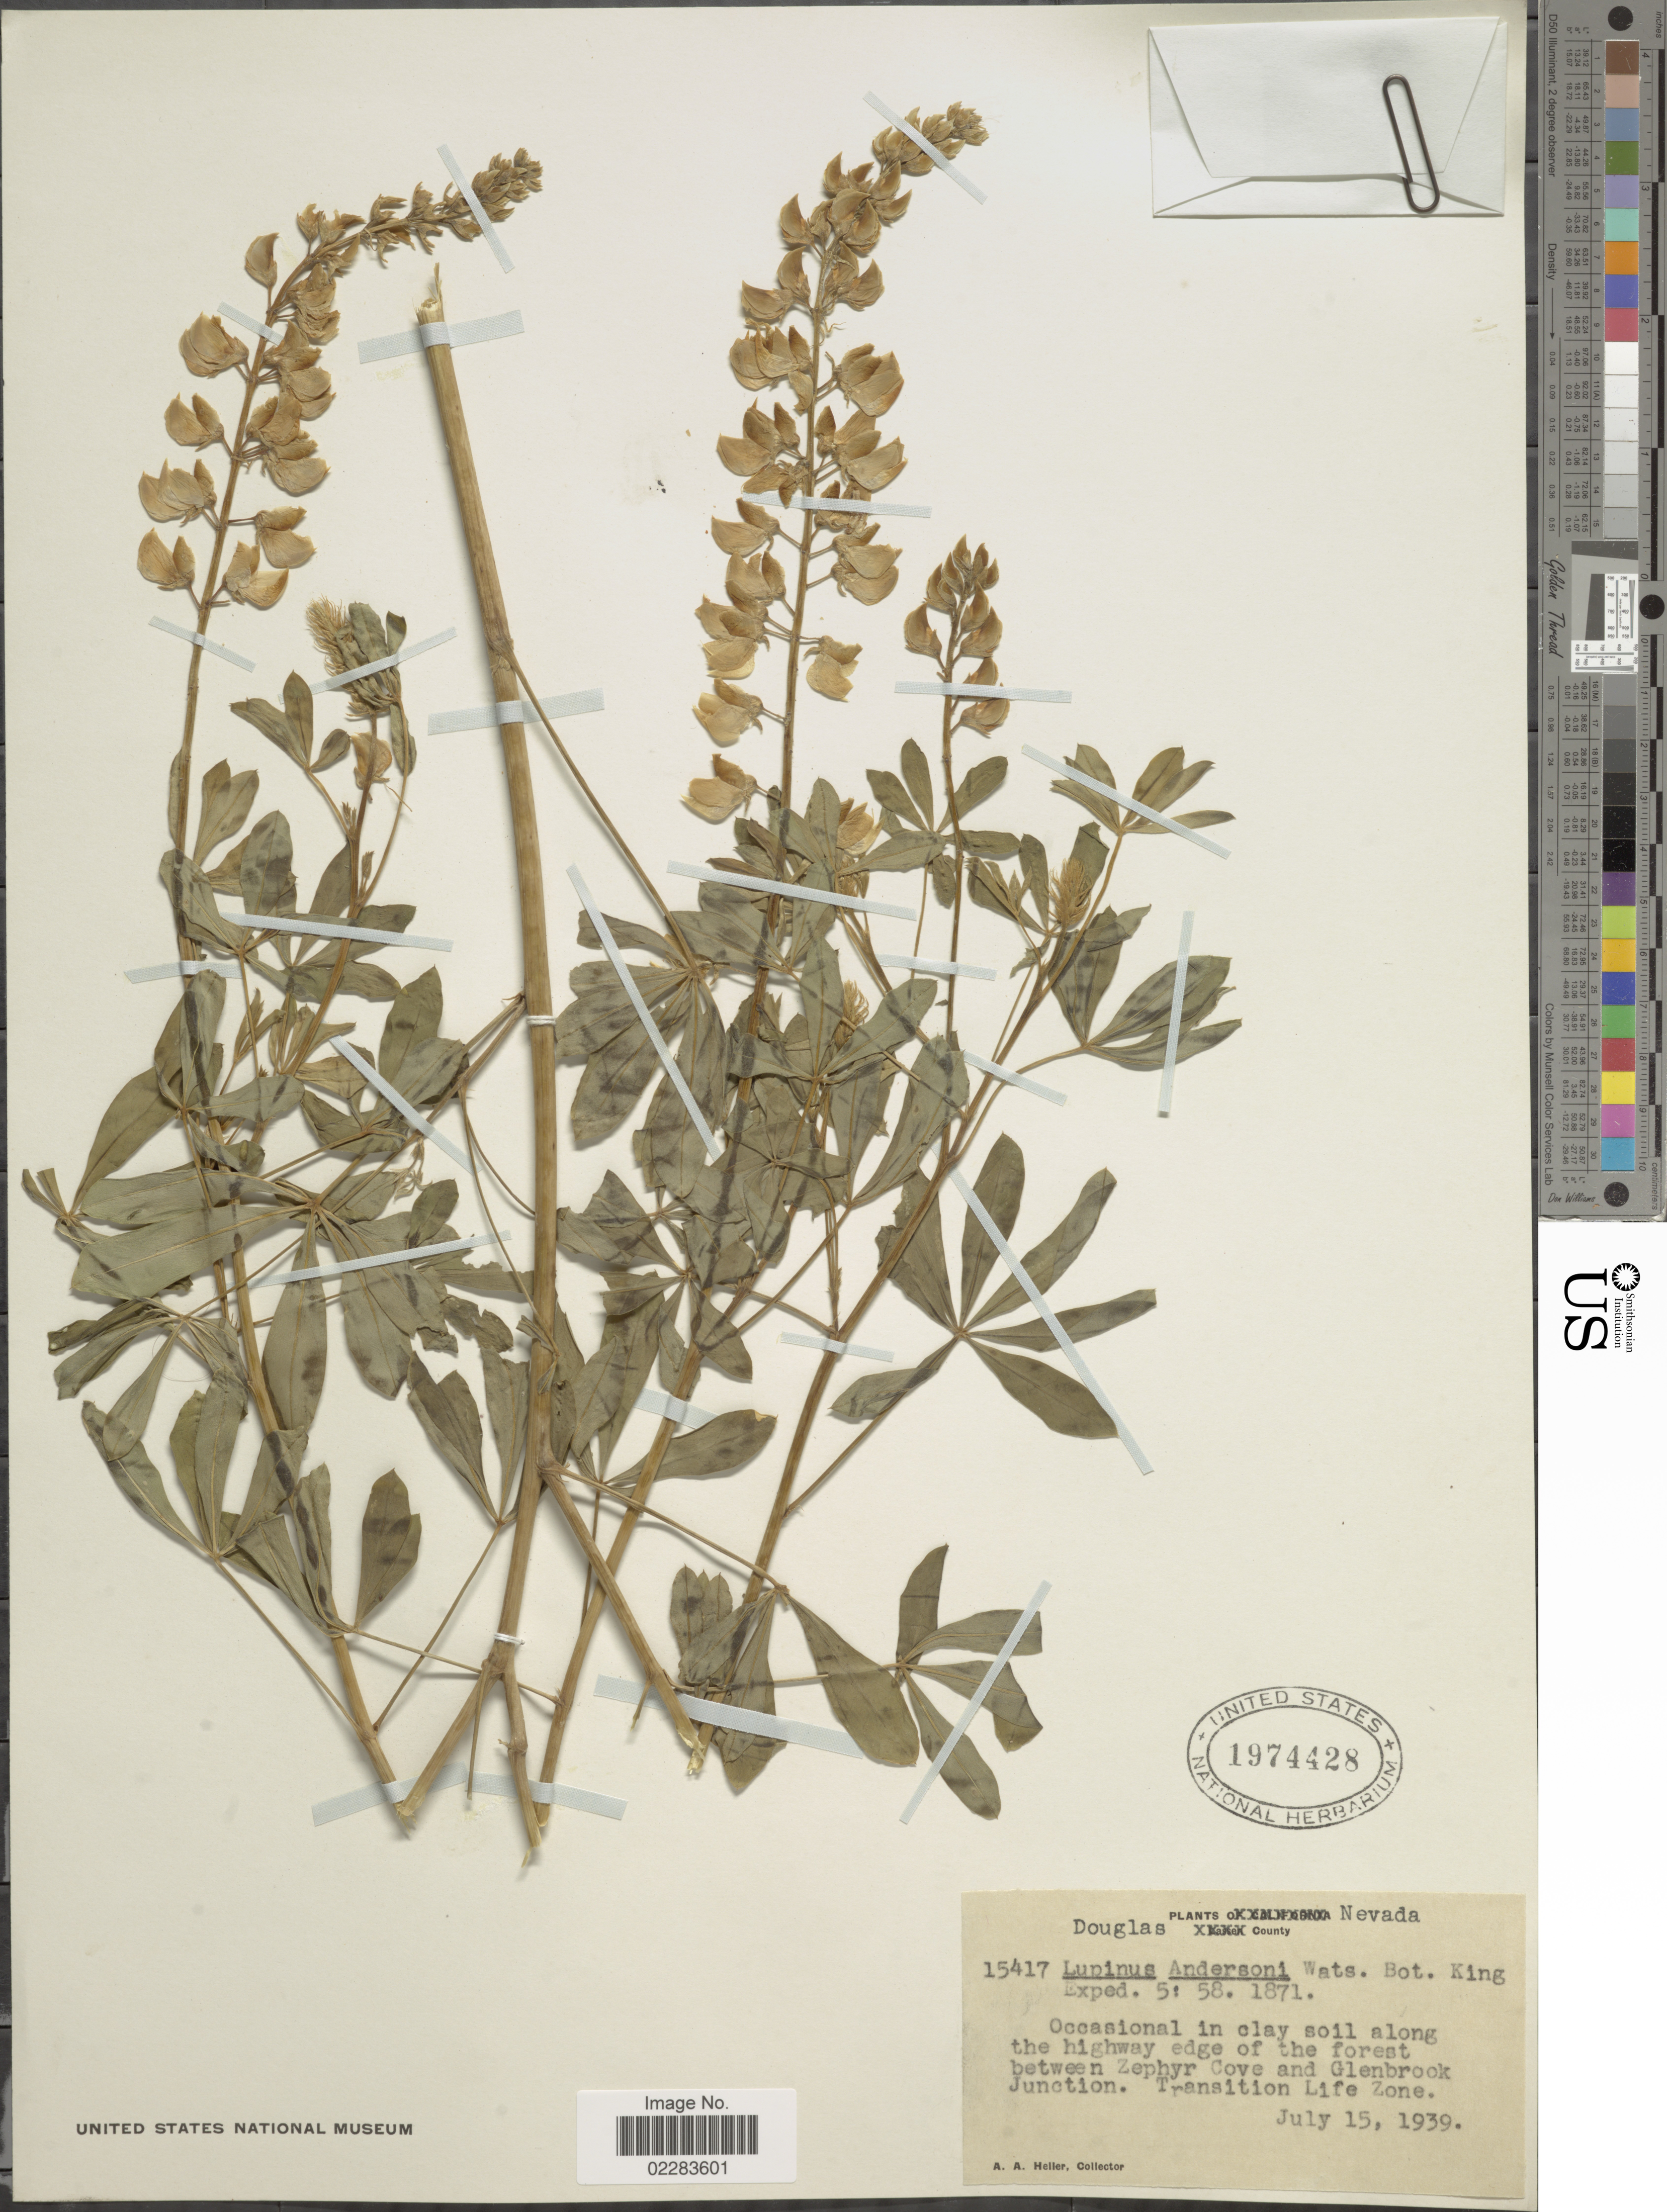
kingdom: Plantae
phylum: Tracheophyta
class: Magnoliopsida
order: Fabales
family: Fabaceae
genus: Lupinus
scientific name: Lupinus albicaulis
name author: Douglas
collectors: A. A. Heller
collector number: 15417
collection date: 1939-07-15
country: United States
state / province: Nevada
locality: Douglas County. Occasional in clay soil along the highway edge of the forest between Zephyr Cove and Glenbrook Junction. Transition Life Zone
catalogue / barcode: US 1974428